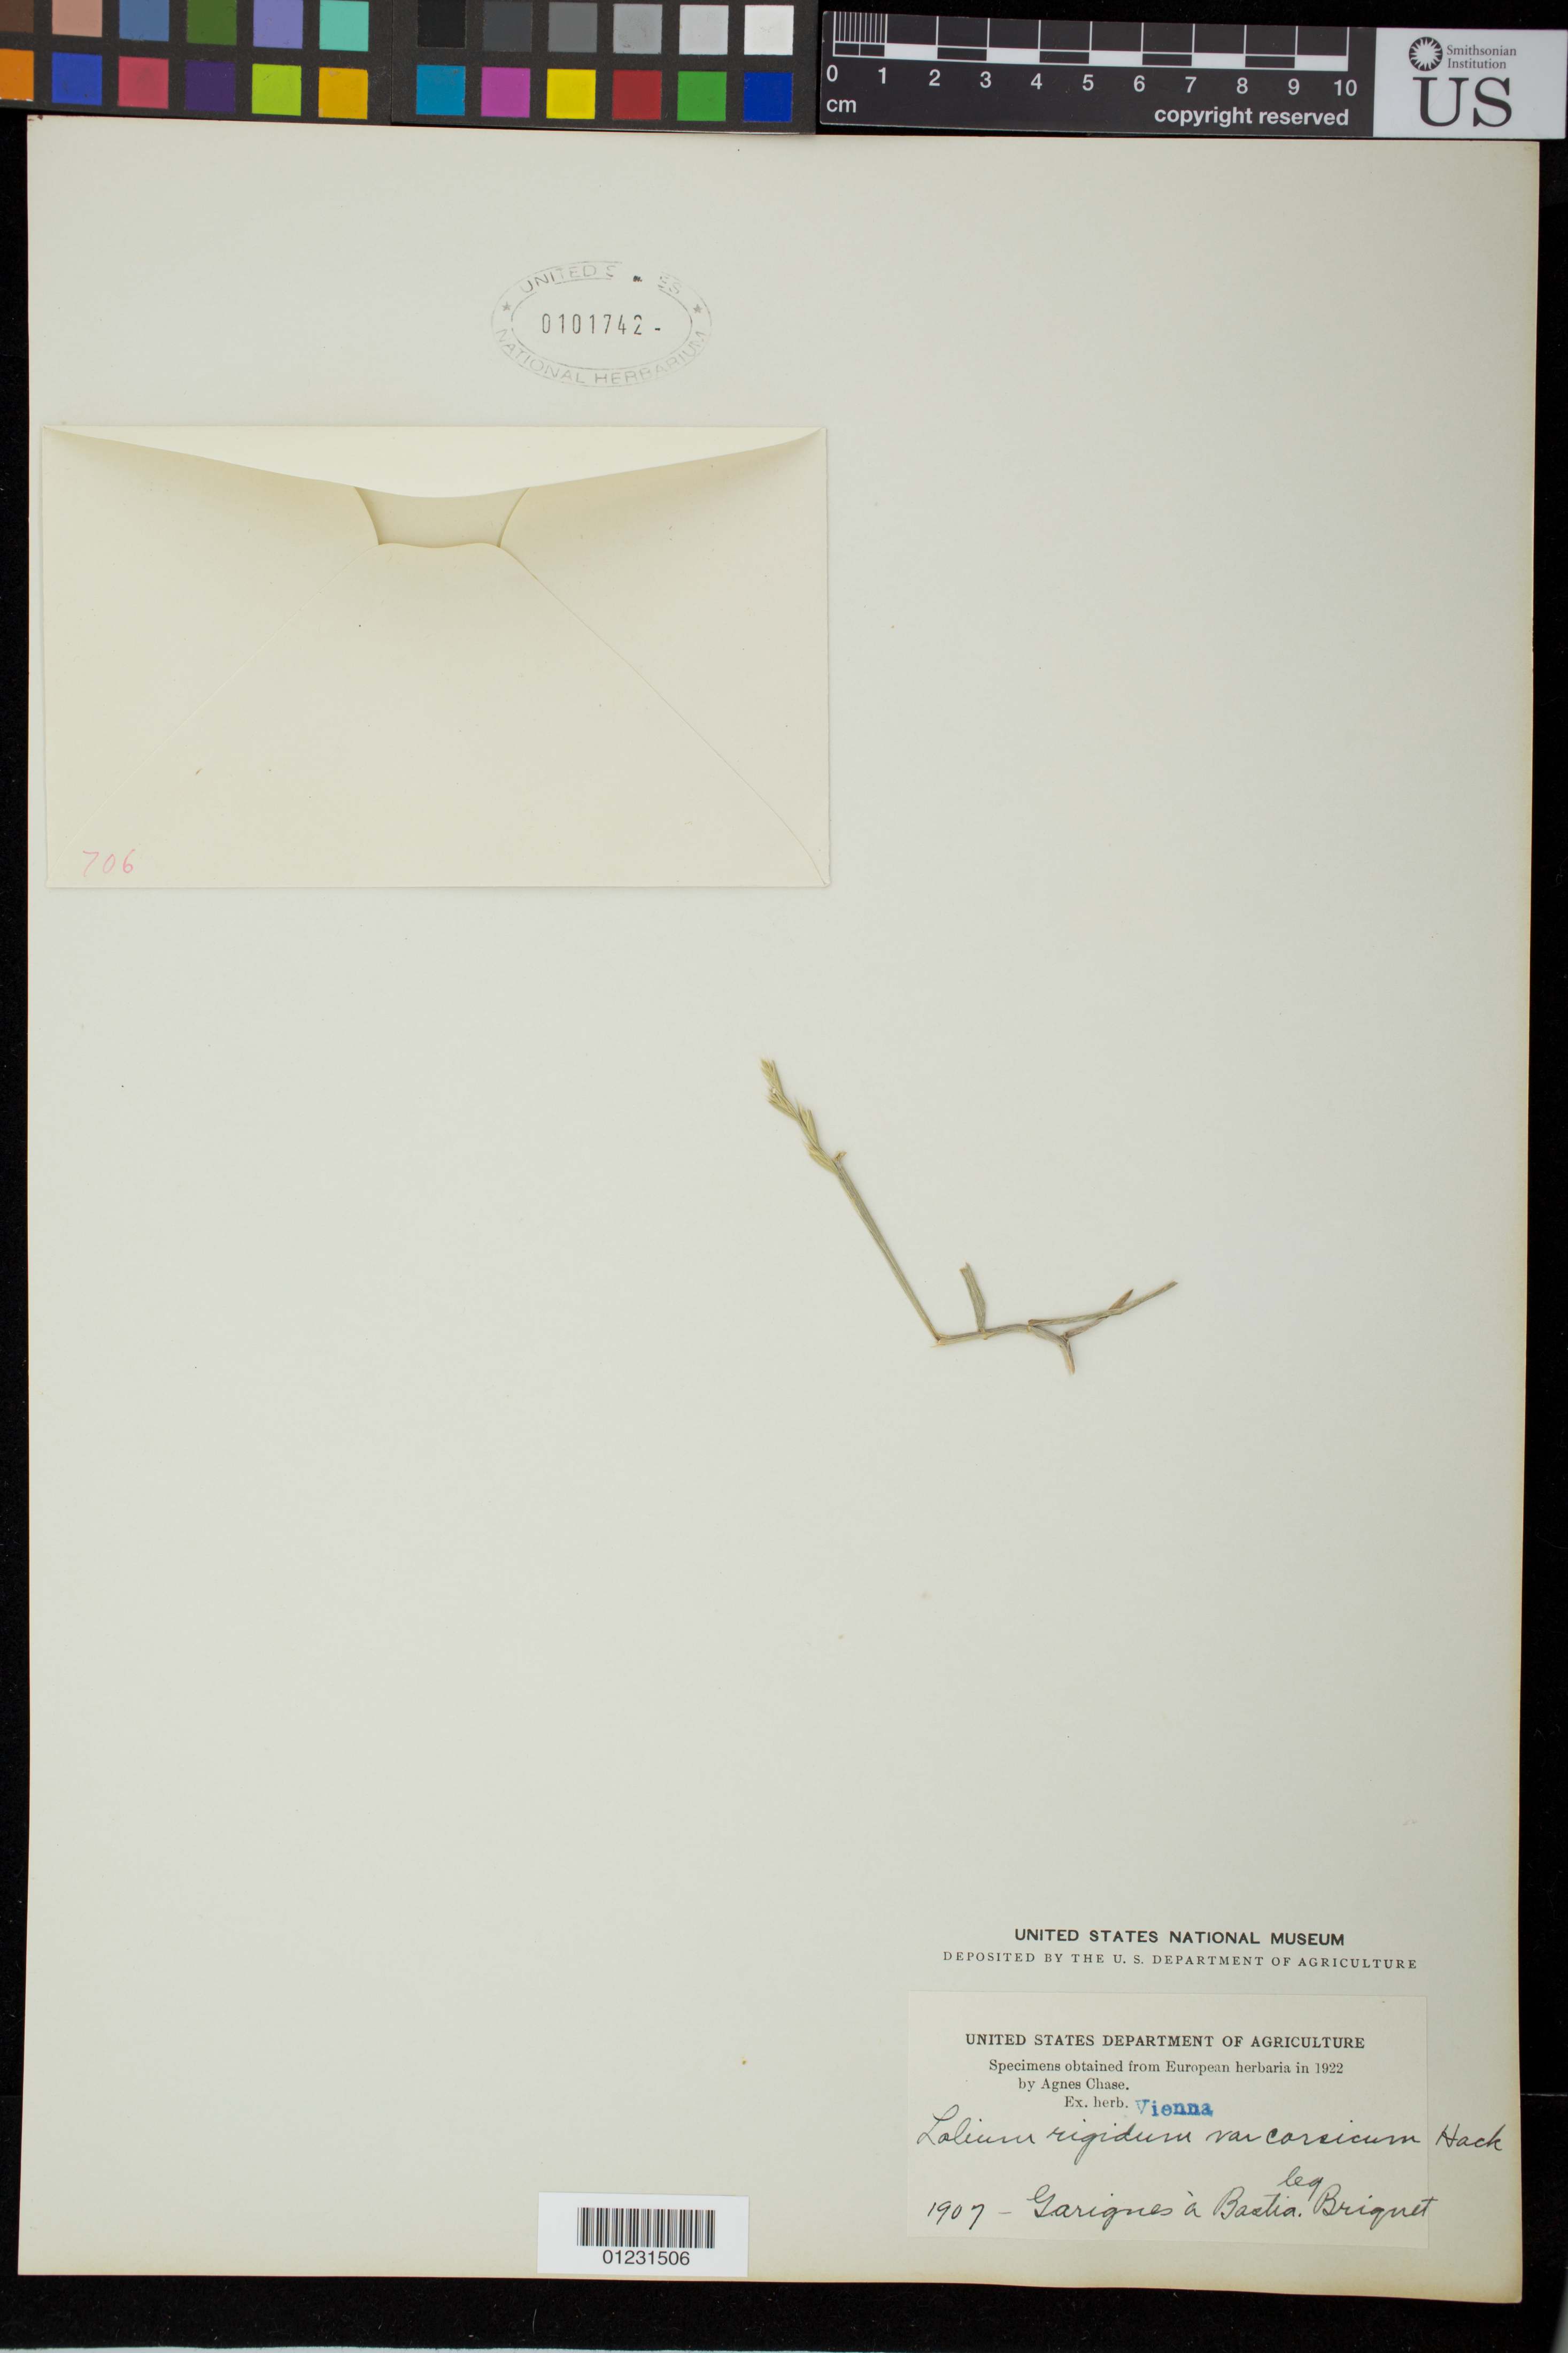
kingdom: Plantae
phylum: Tracheophyta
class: Liliopsida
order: Poales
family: Poaceae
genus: Lolium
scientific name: Lolium rigidum var. corsicum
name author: Hack. ex Briq.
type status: Type Collection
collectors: J. I. Briquet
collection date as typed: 1907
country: France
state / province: Corsica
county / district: Haute-Corse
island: Corse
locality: Garignes a Bastia.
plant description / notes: Fragmentary material of type specimen ex herb. Hackel.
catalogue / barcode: US 101742